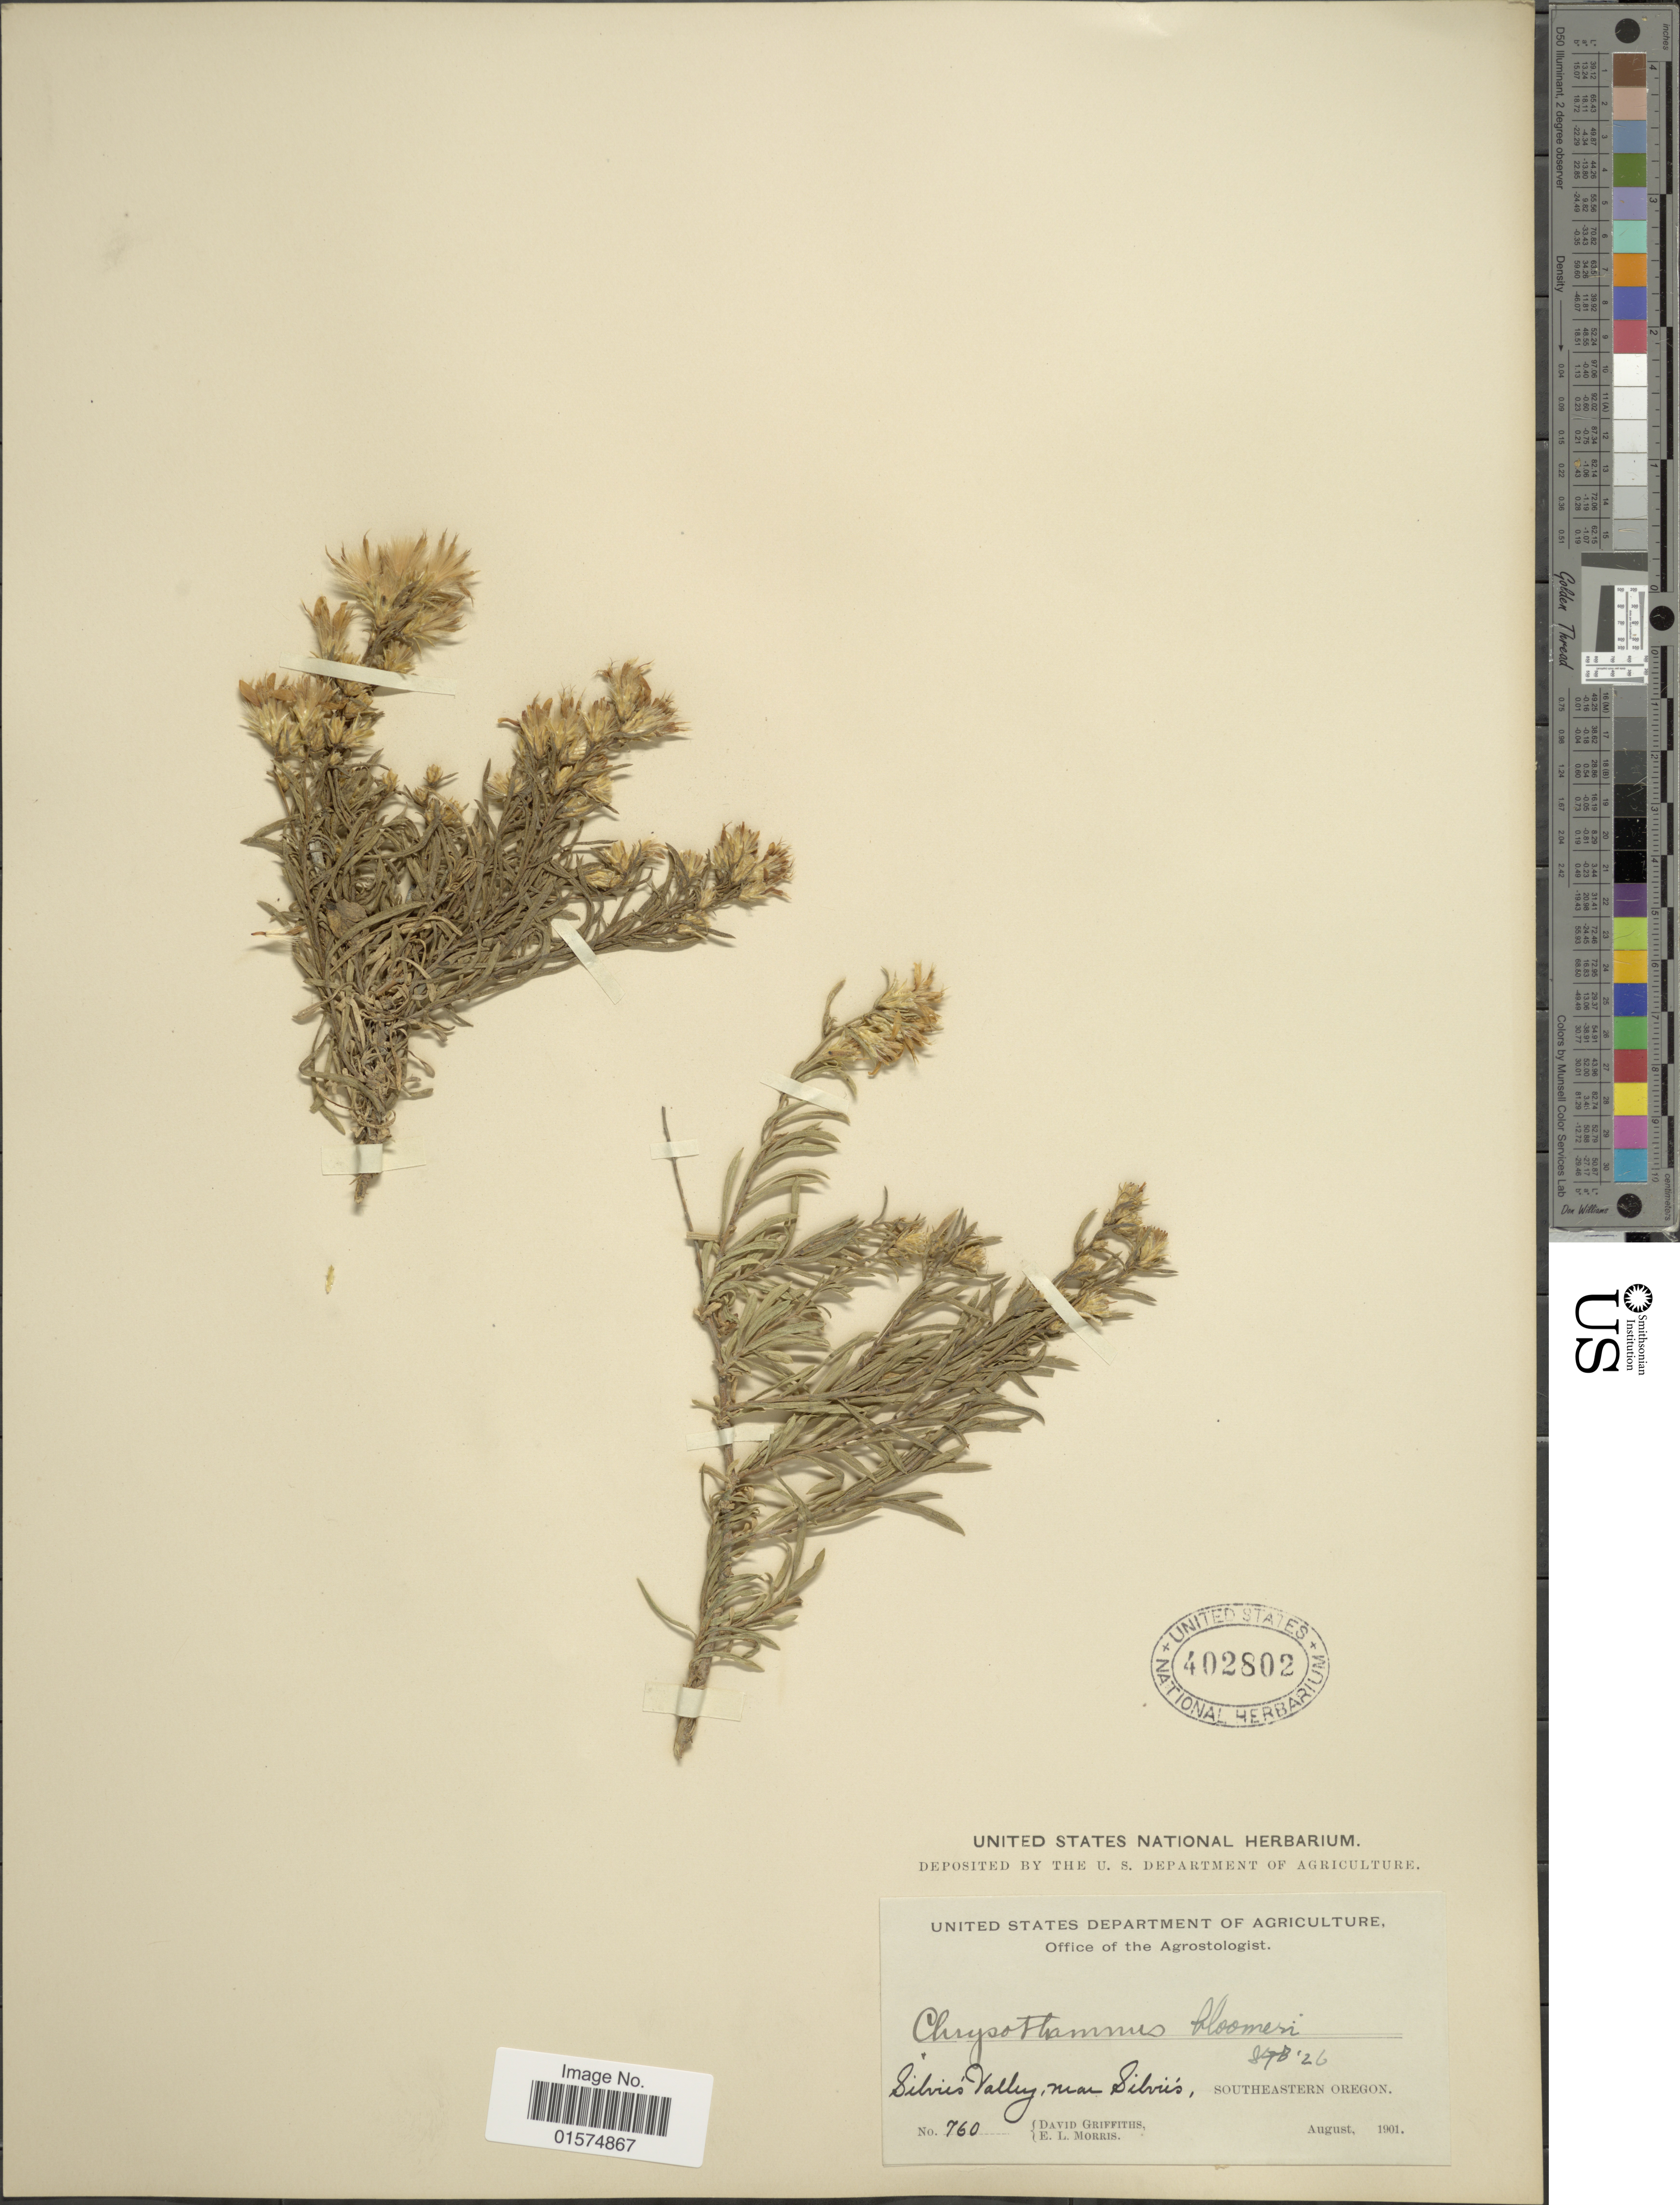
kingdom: Plantae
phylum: Tracheophyta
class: Magnoliopsida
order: Asterales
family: Asteraceae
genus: Ericameria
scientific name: Ericameria bloomeri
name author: (A. Gray) J.F. Macbr.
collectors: D. Griffiths & E. Morris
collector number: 760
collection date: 1901-08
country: United States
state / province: Oregon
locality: Southeastern Oregon. Silvies Valley, near Silvies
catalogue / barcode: US 402802